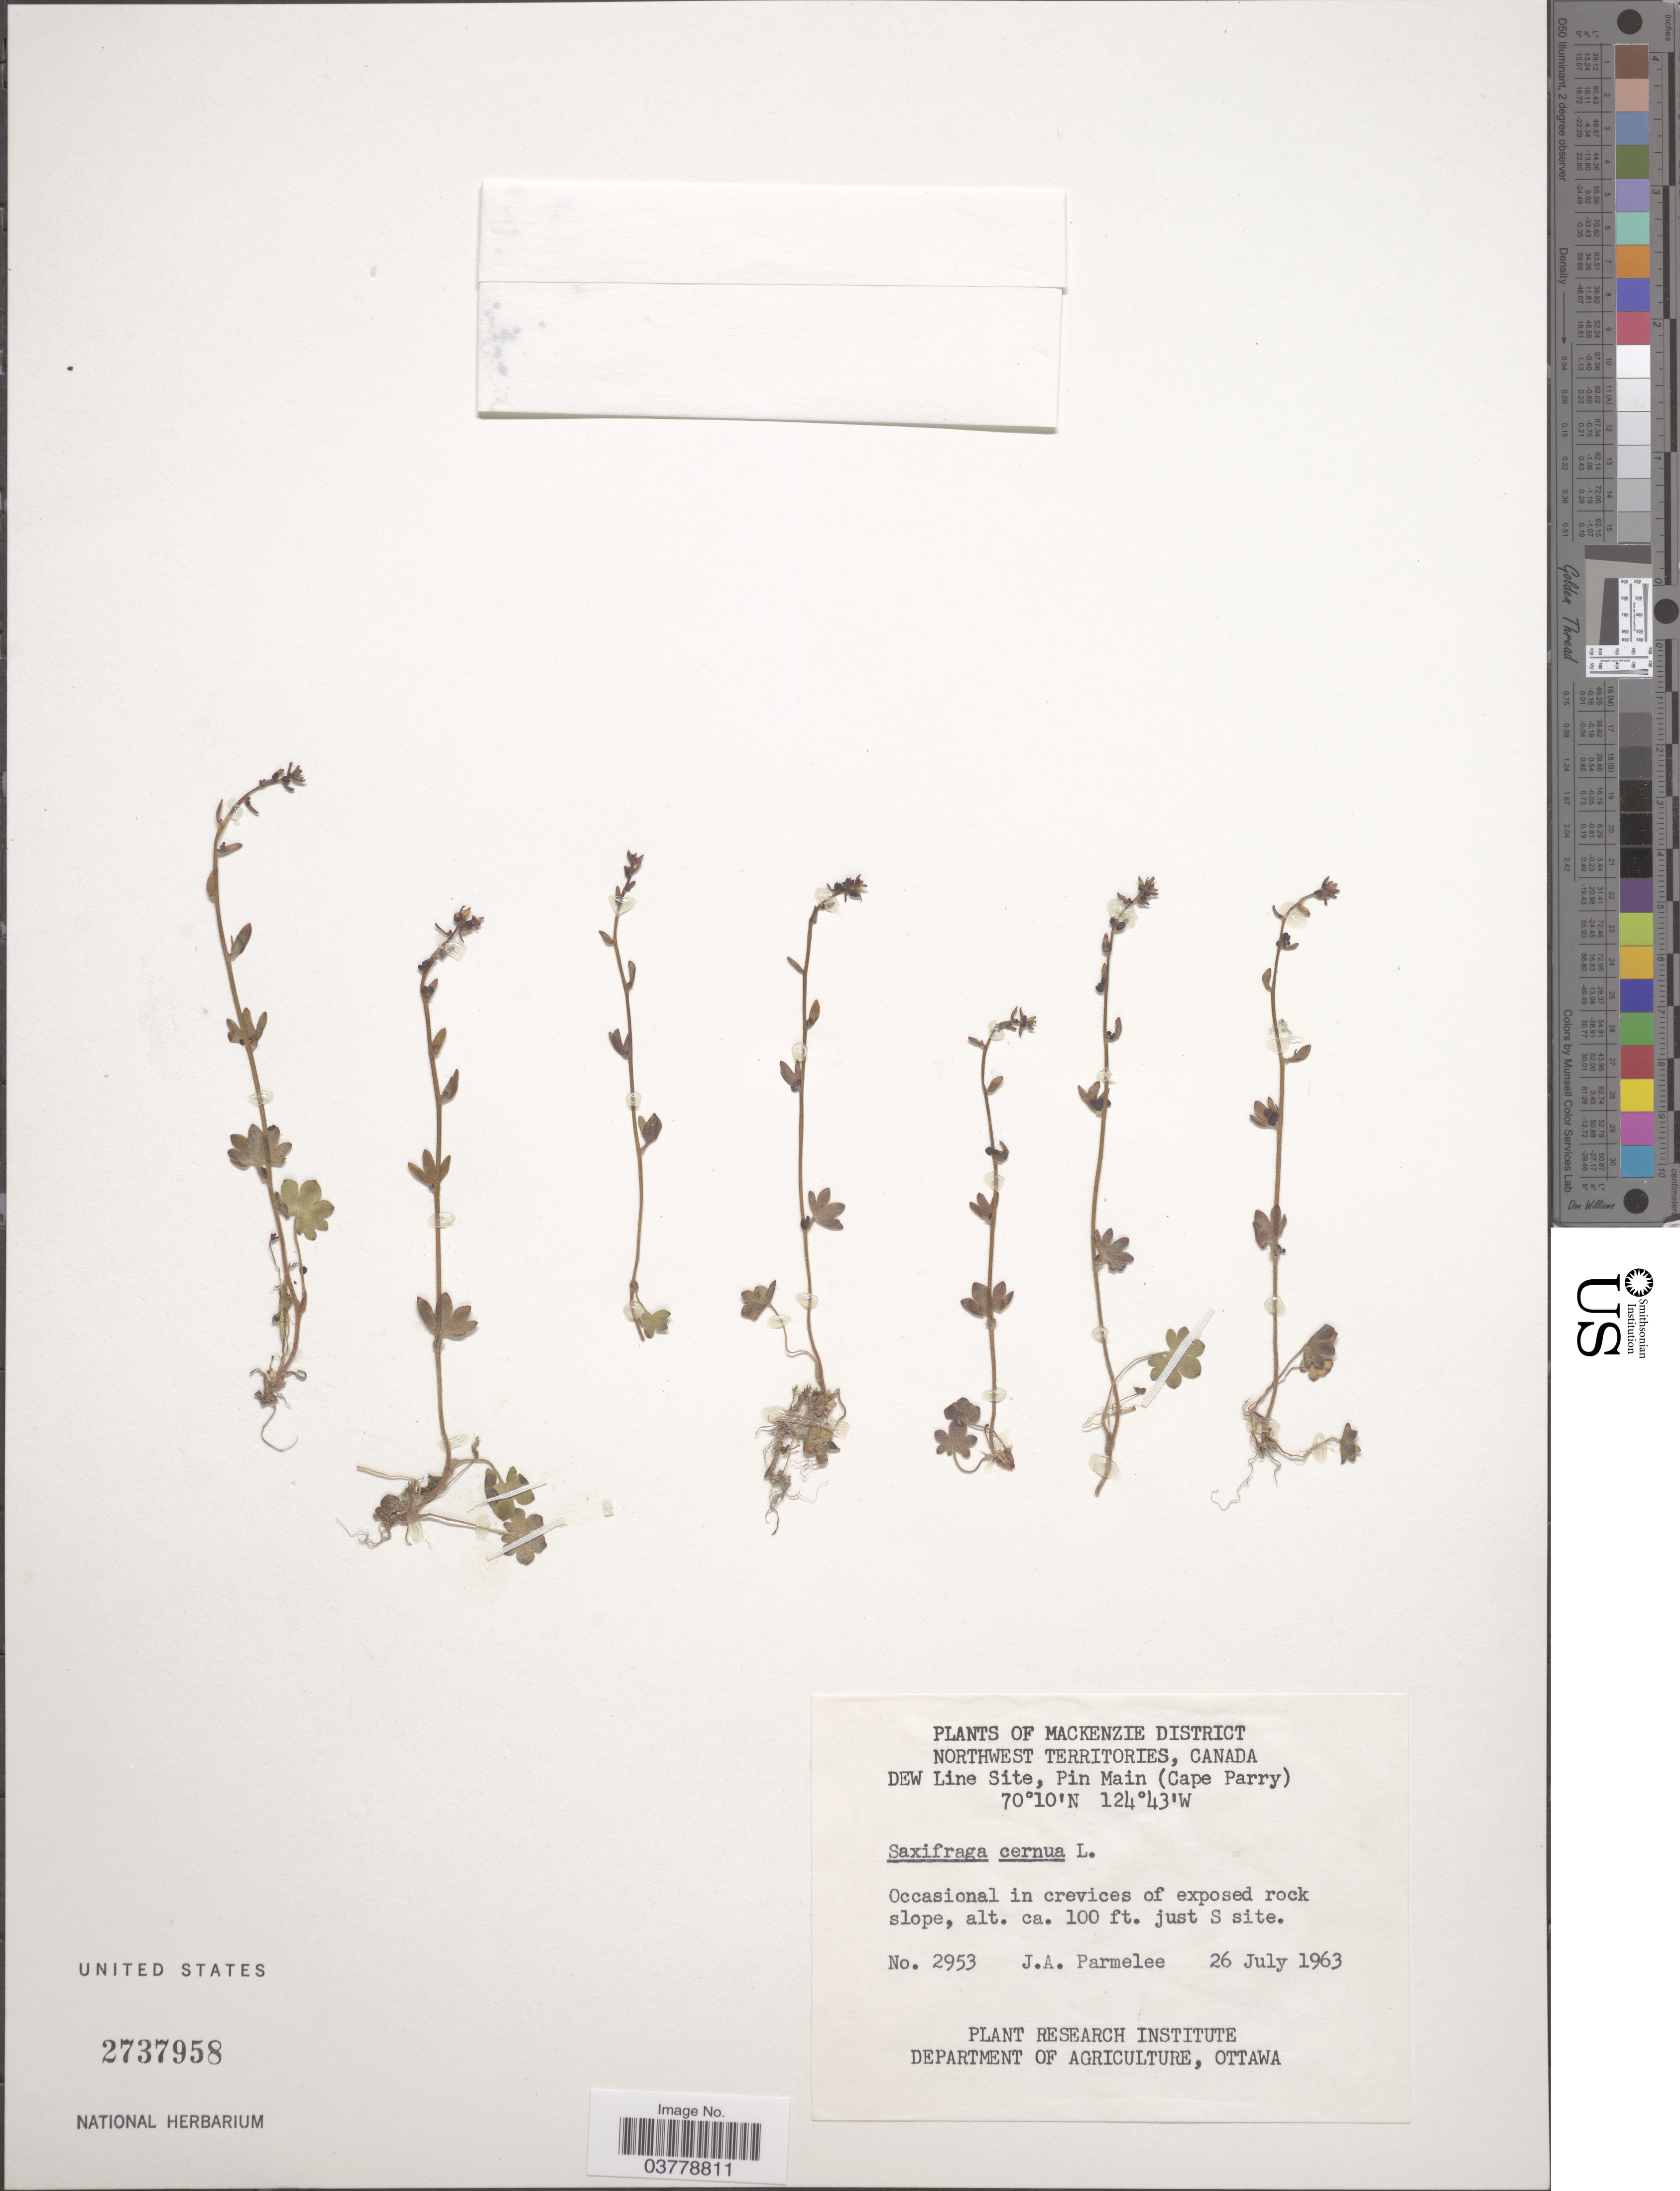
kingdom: Plantae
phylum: Tracheophyta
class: Magnoliopsida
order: Saxifragales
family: Saxifragaceae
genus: Saxifraga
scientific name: Saxifraga cernua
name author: L.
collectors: J. A. Parmelee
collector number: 2953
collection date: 1963-07-26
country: Canada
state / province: Northwest Territories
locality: Mackenzie District. Dew Line Site, Pin Main (Cape Parry). Just S site.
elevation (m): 30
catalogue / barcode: US 2737958